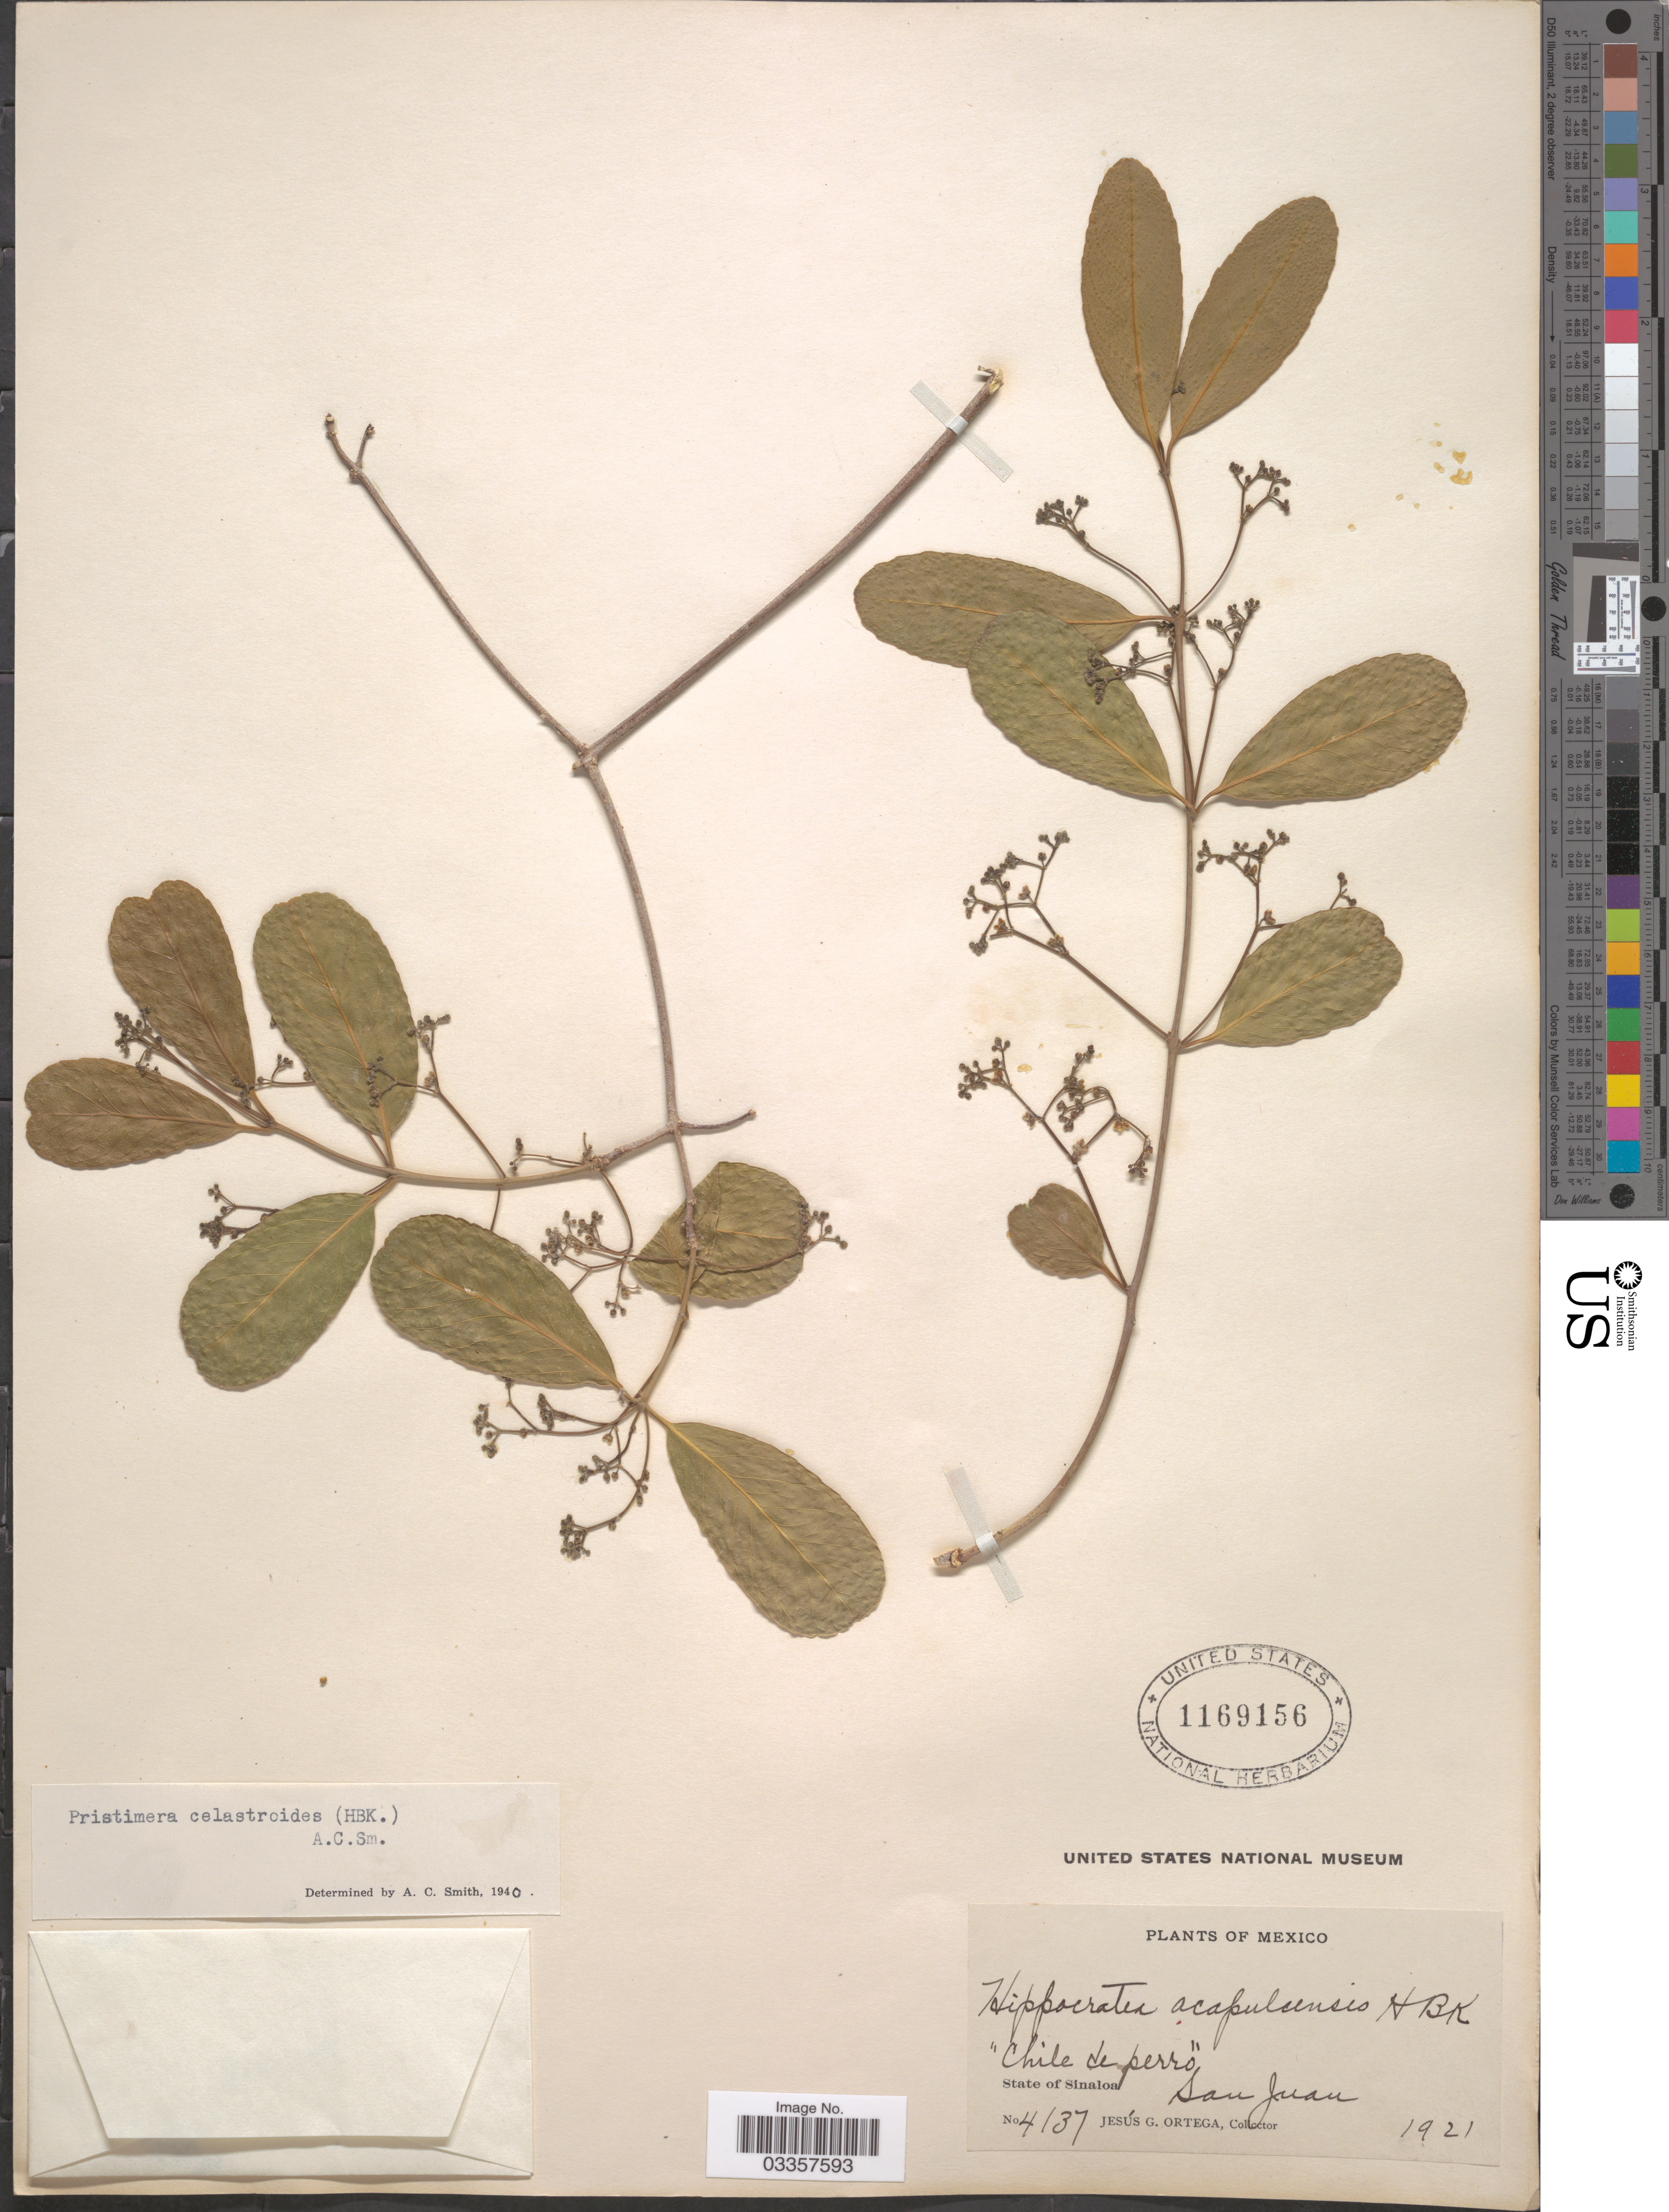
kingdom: Plantae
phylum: Tracheophyta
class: Magnoliopsida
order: Celastrales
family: Celastraceae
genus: Pristimera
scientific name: Pristimera celastroides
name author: (Kunth) A.C. Sm.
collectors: J. Ortega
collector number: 4137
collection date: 1921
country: Mexico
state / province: Sinaloa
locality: San Juan.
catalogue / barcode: US 1169156